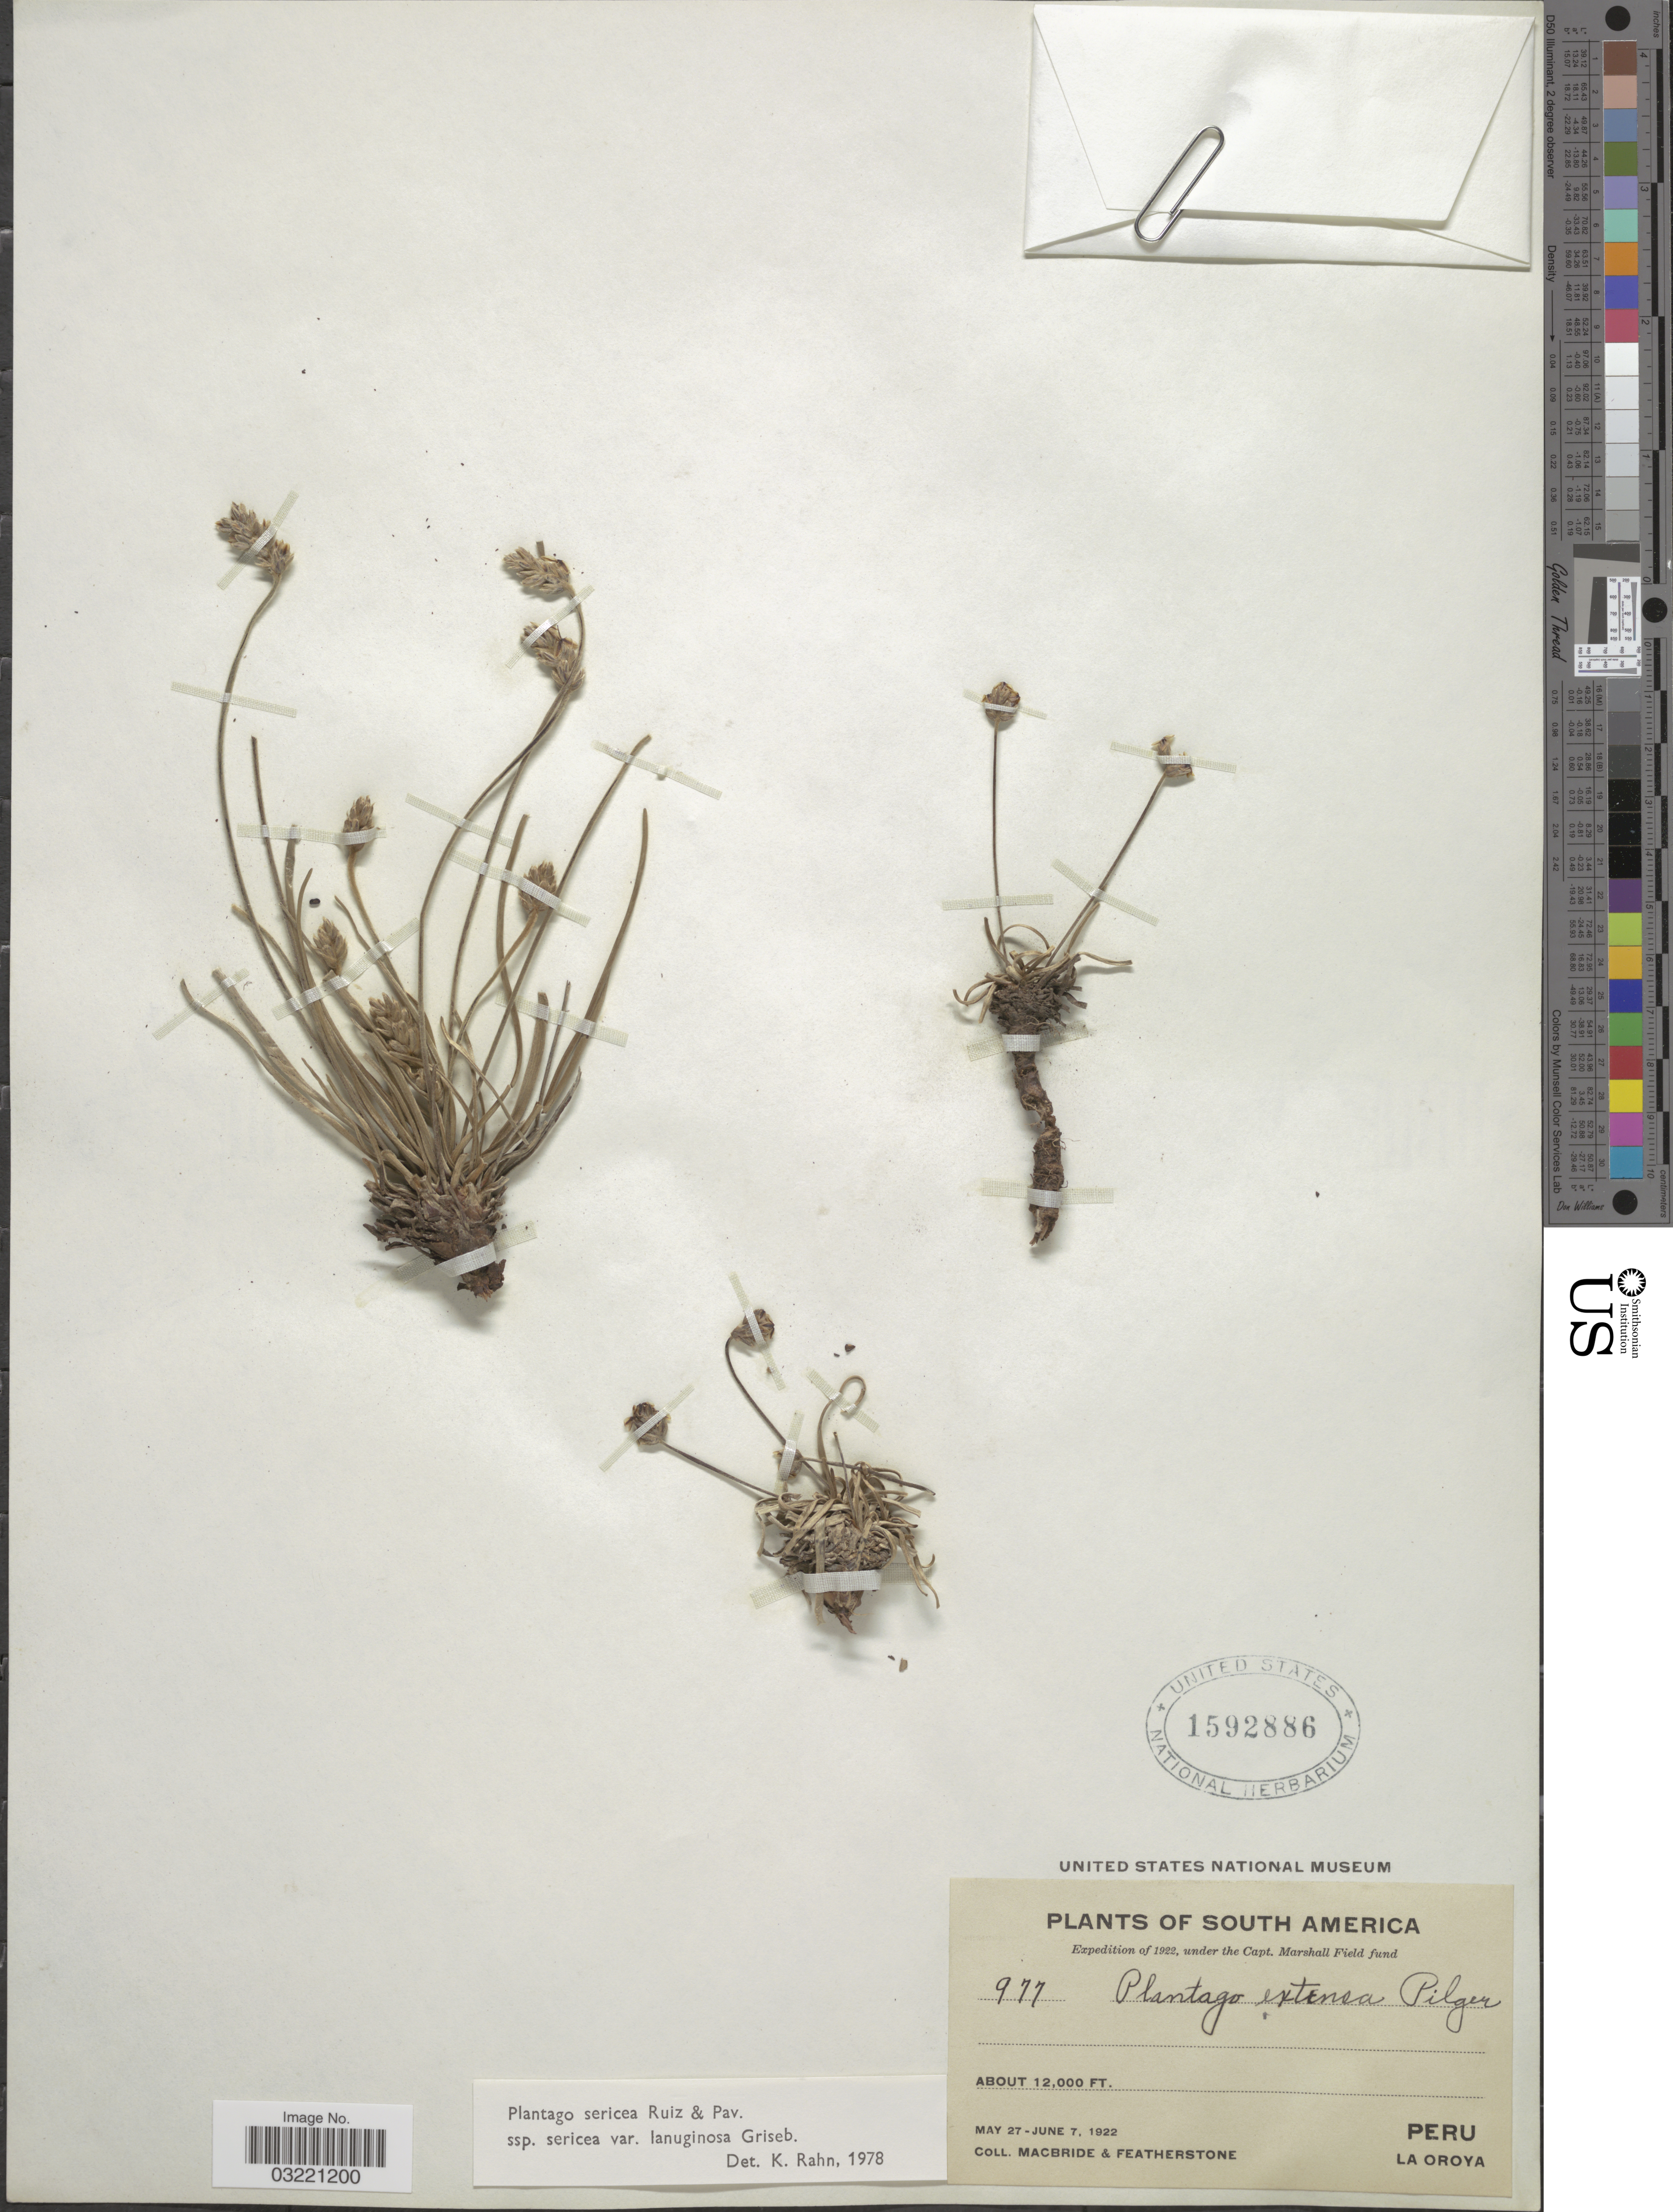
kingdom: Plantae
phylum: Tracheophyta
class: Magnoliopsida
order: Lamiales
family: Plantaginaceae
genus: Plantago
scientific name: Plantago sericea var. lanuginosa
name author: Griseb.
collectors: Macbride, -- & -. Featherstone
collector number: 977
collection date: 1922-05-27/1922-06-07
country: Peru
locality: La Oroya.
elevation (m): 3658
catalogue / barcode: US 1592886